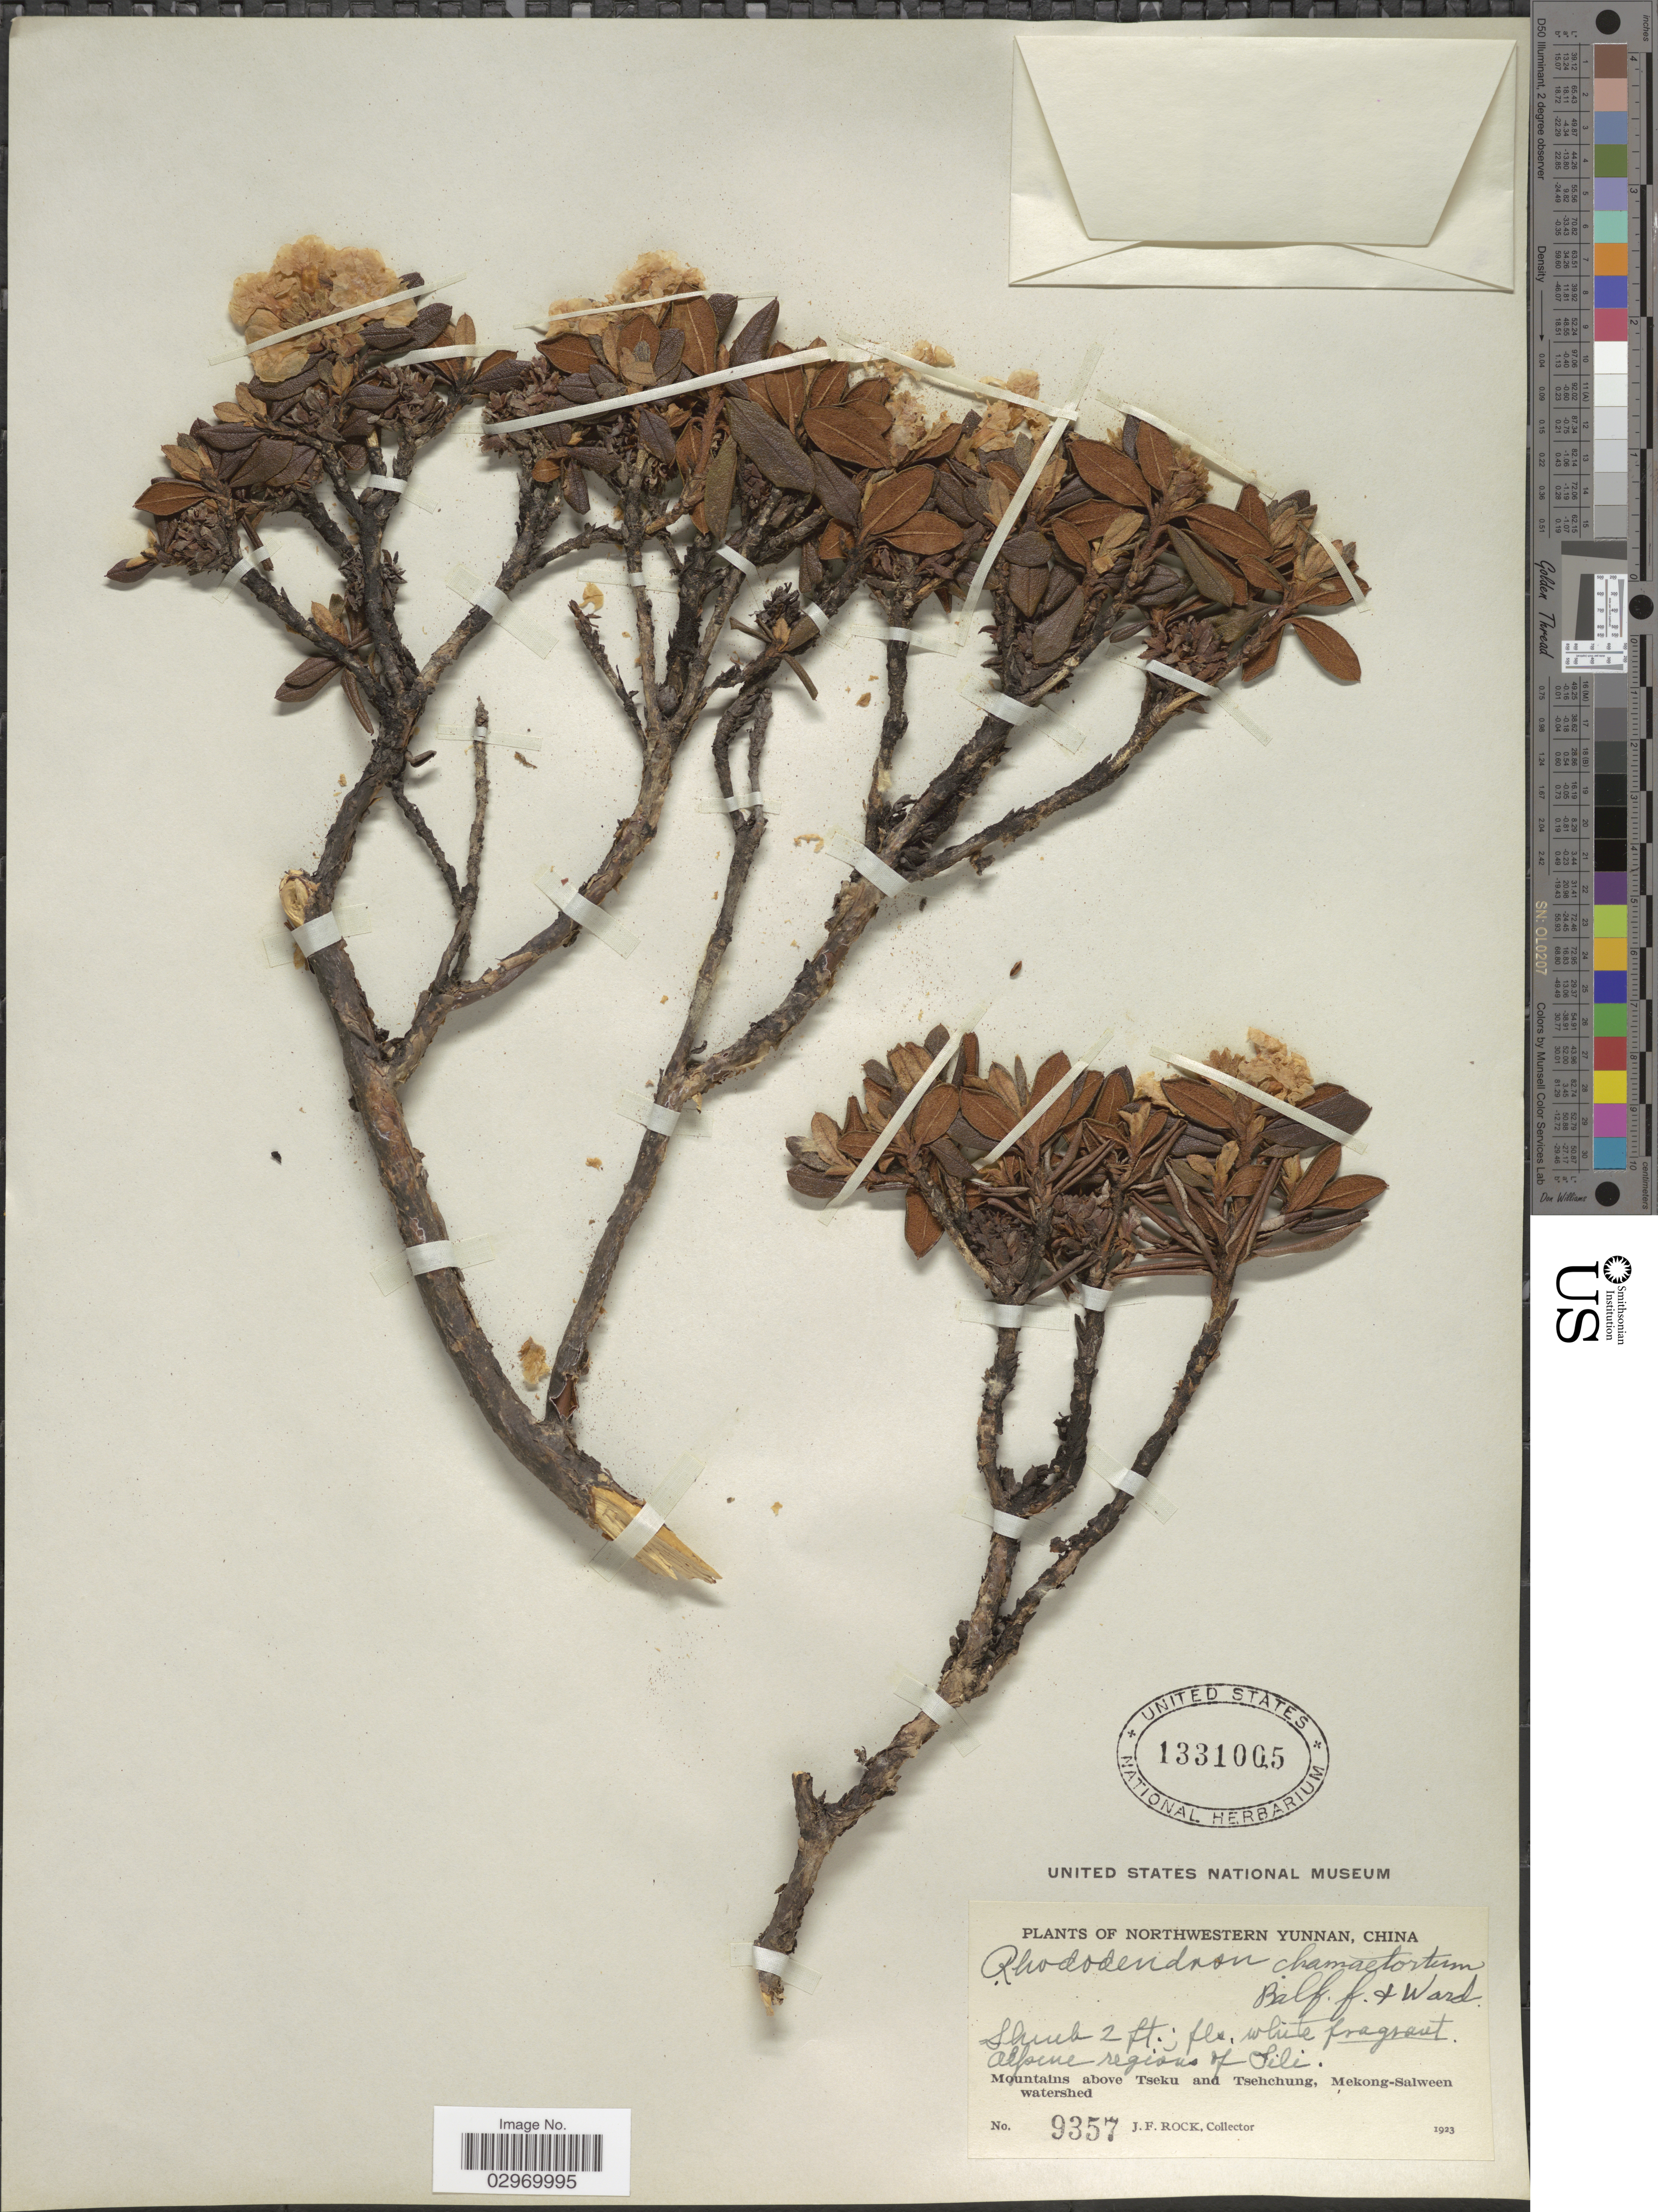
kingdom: Plantae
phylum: Tracheophyta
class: Magnoliopsida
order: Ericales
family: Ericaceae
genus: Rhododendron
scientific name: Rhododendron chamaetortum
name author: Balf. f. & Kingdon-Ward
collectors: J. Rock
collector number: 9357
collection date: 1923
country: China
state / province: Yunnan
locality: Northwestern Yunnan, alpine regions of Sili, Mountains above Tseku and Tsehchung, Mekong-Salween watershed.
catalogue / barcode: US 1331005